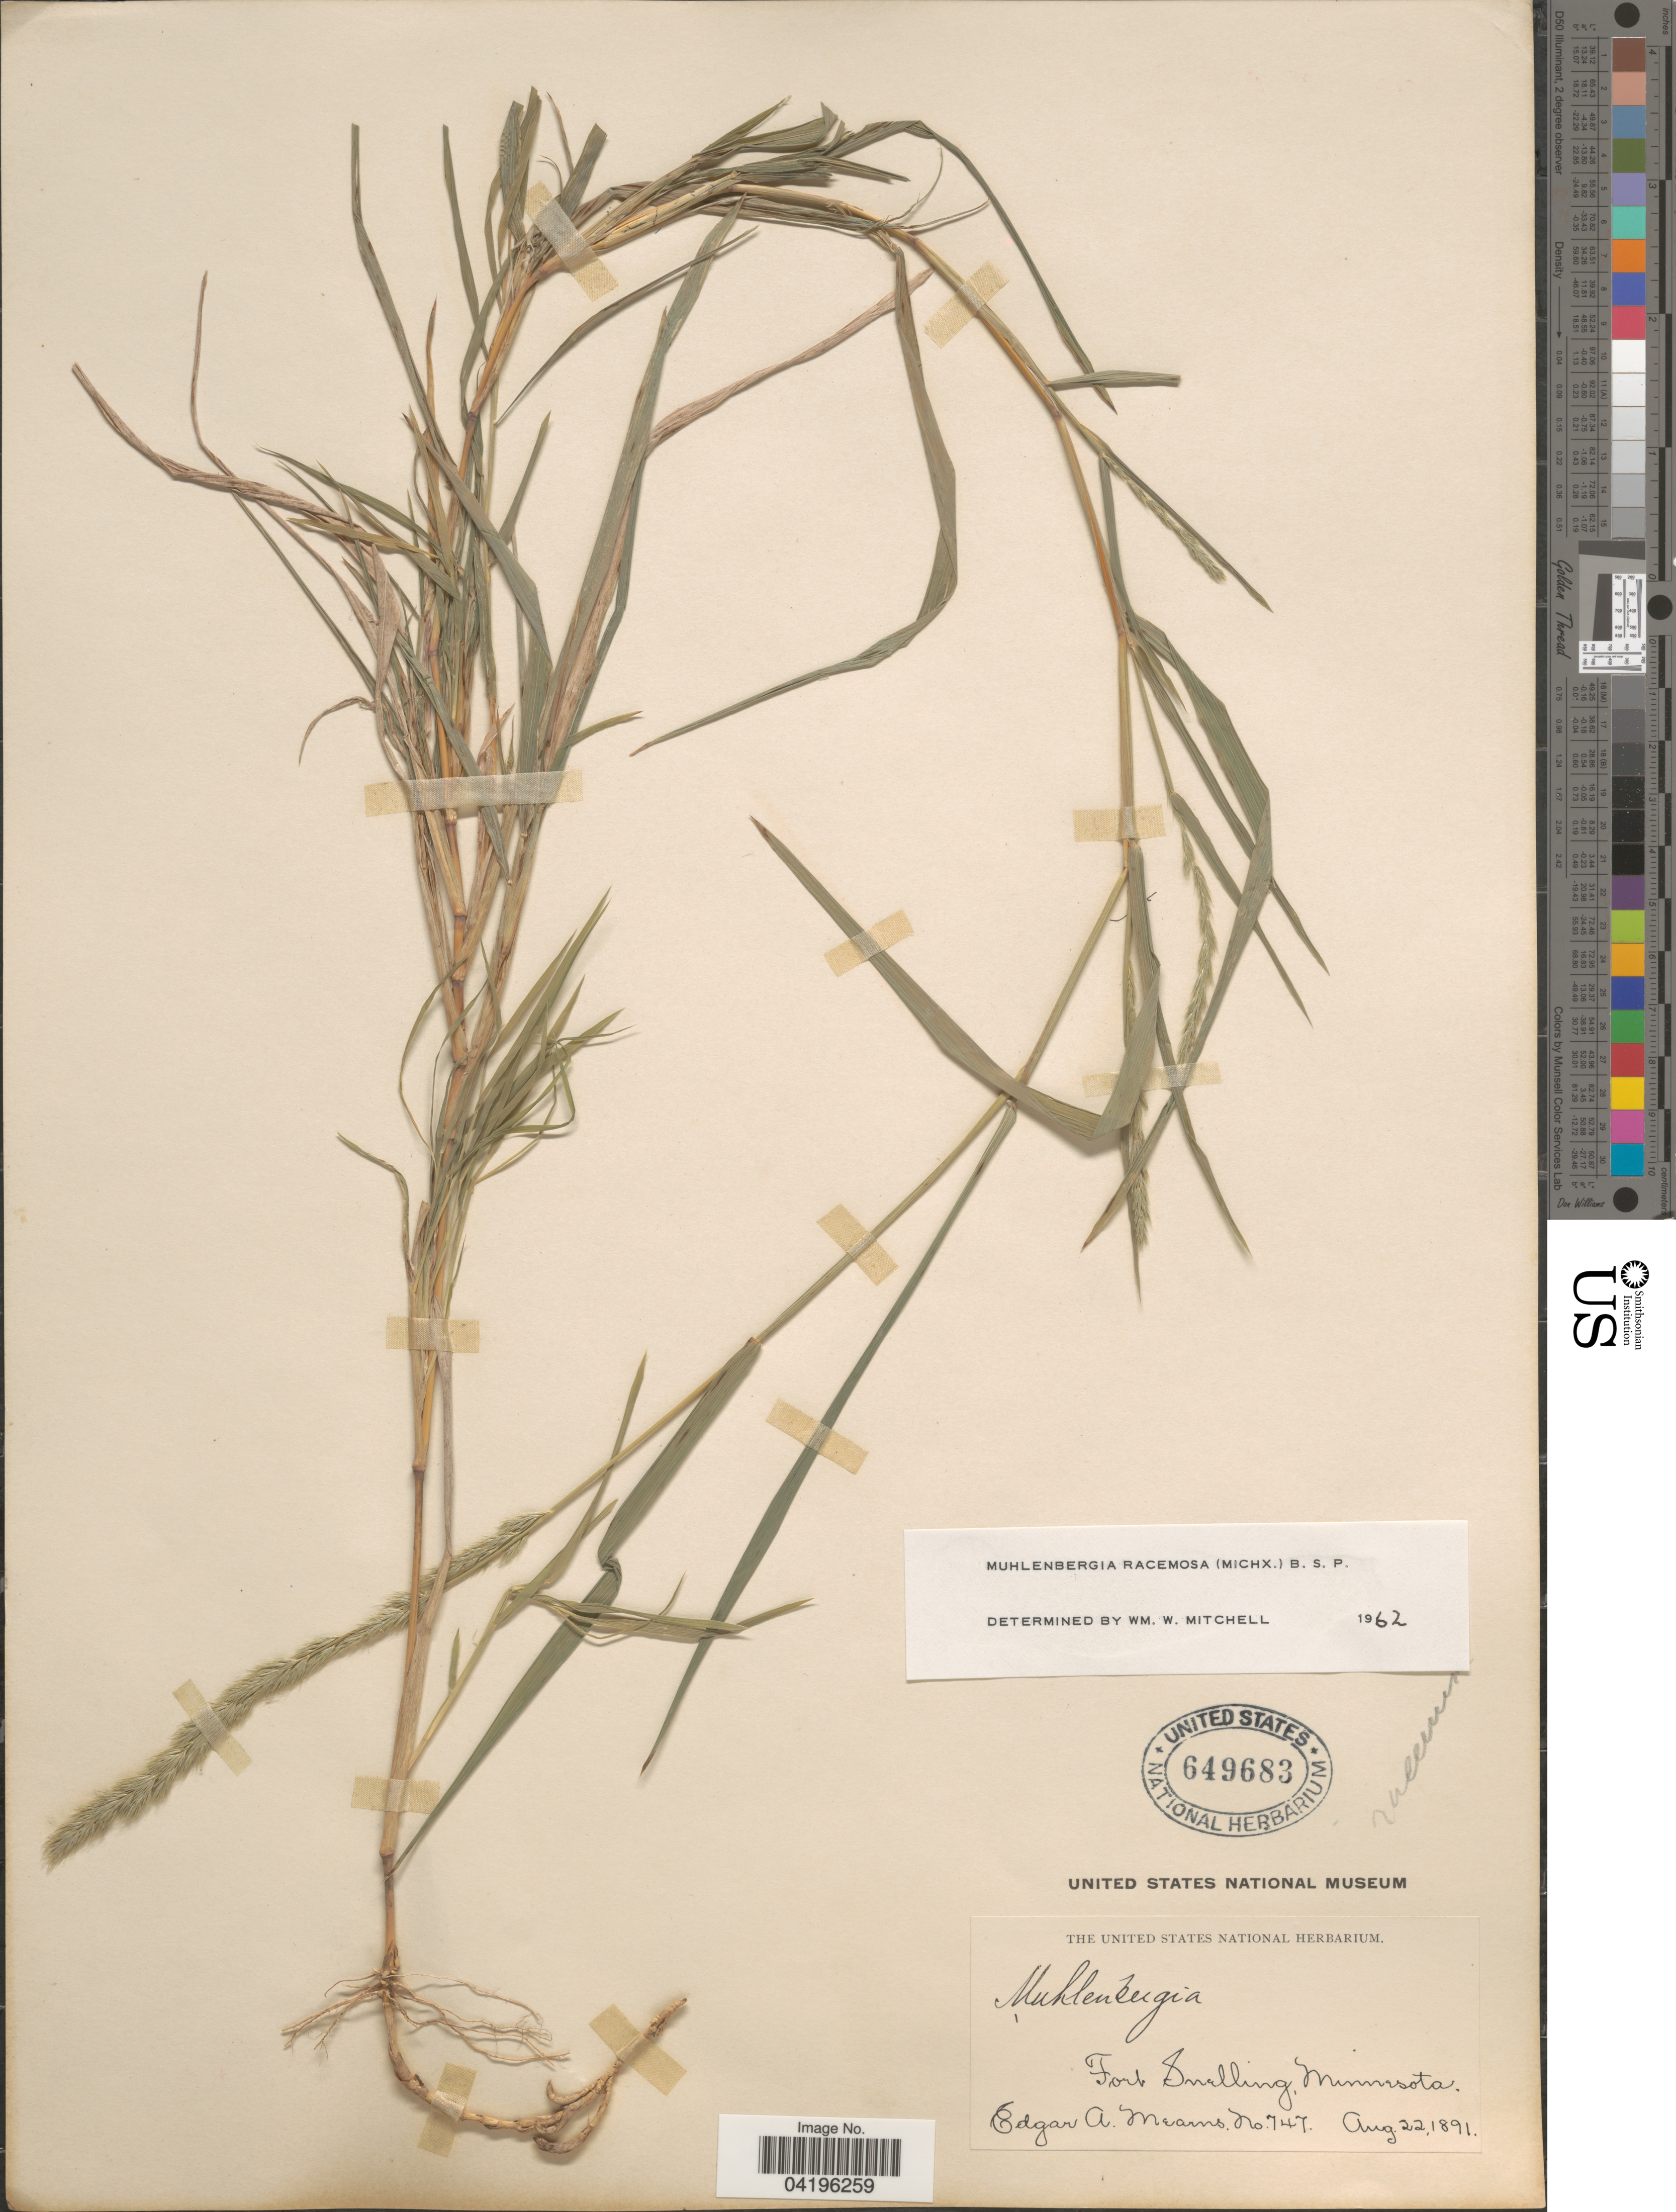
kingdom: Plantae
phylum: Tracheophyta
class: Liliopsida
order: Poales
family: Poaceae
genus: Muhlenbergia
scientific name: Muhlenbergia racemosa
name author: (Michx.) Britton et al.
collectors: E. A. Mearns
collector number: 747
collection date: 1891-08-22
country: United States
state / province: Minnesota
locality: Fort Snelling.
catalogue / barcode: US 649683